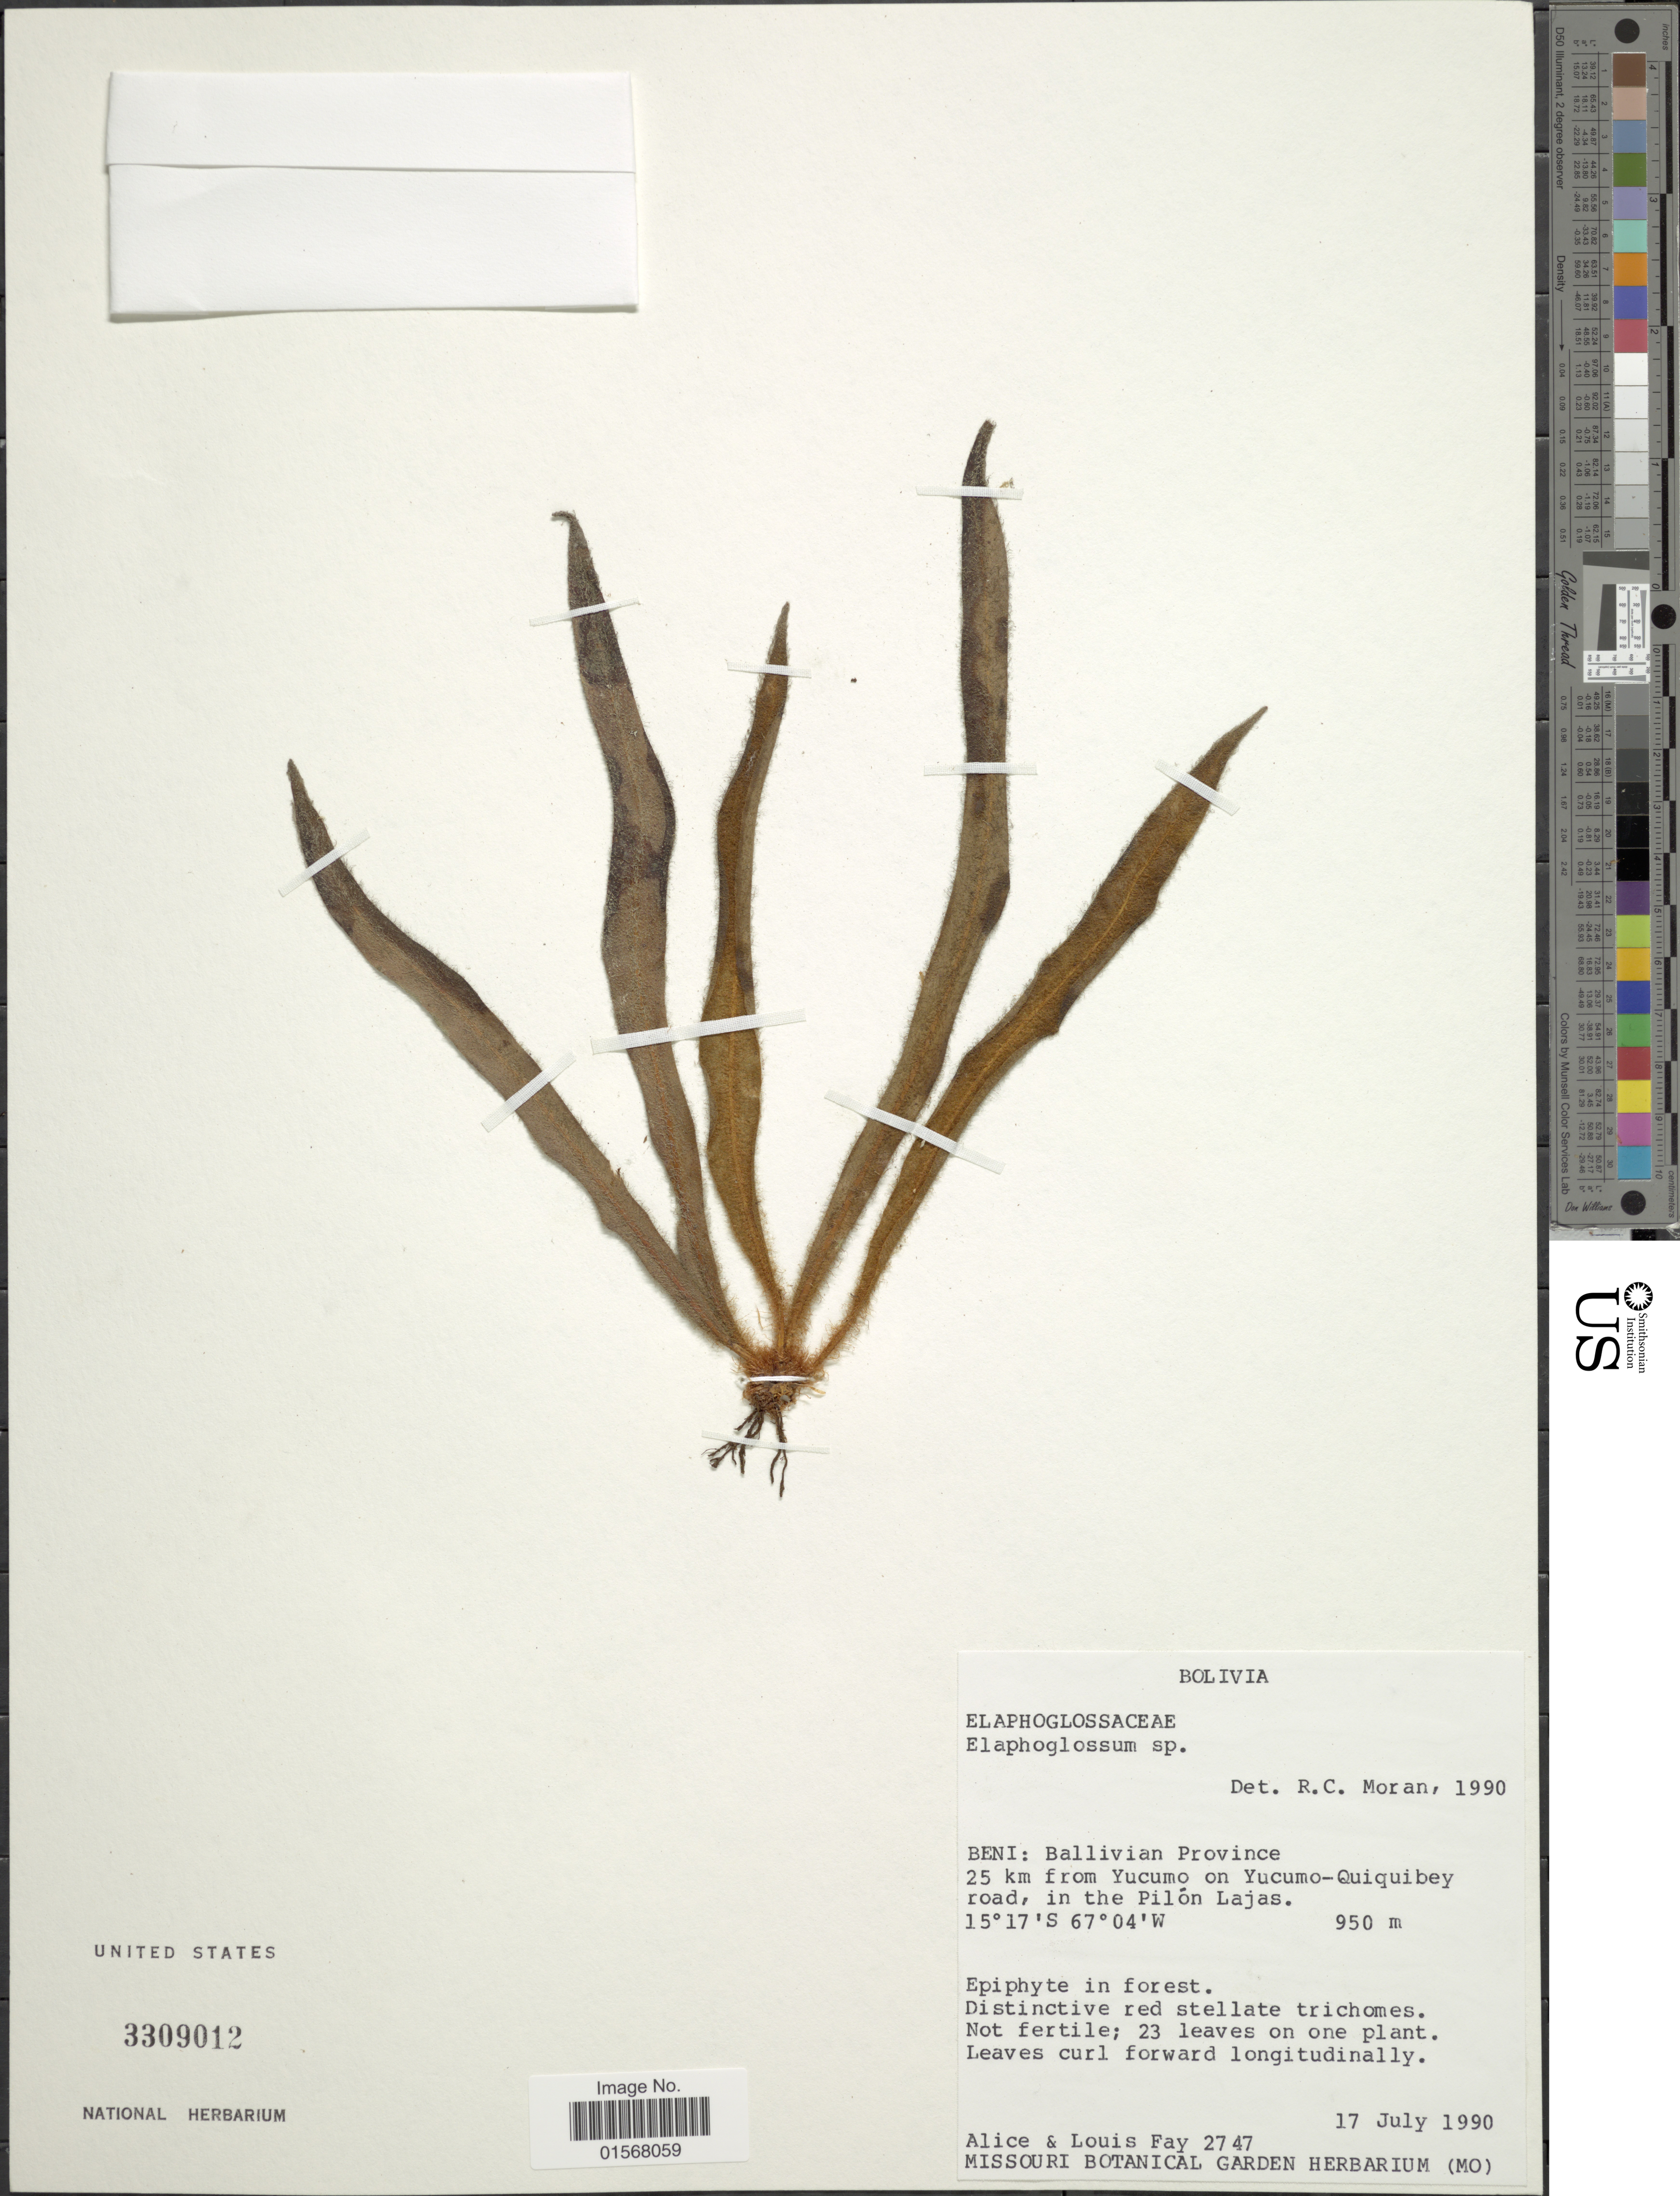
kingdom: Plantae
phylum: Tracheophyta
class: Polypodiopsida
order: Polypodiales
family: Dryopteridaceae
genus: Elaphoglossum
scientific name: Elaphoglossum sp.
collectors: A. Fay & L. Fay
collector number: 2747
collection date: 1990-07-17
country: Bolivia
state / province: Beni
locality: Beni: Ballivian Province, 25 km from Yucumo on Yucumo-quiquibey road, in the Pilon Lajas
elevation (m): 950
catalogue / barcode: US 3309012